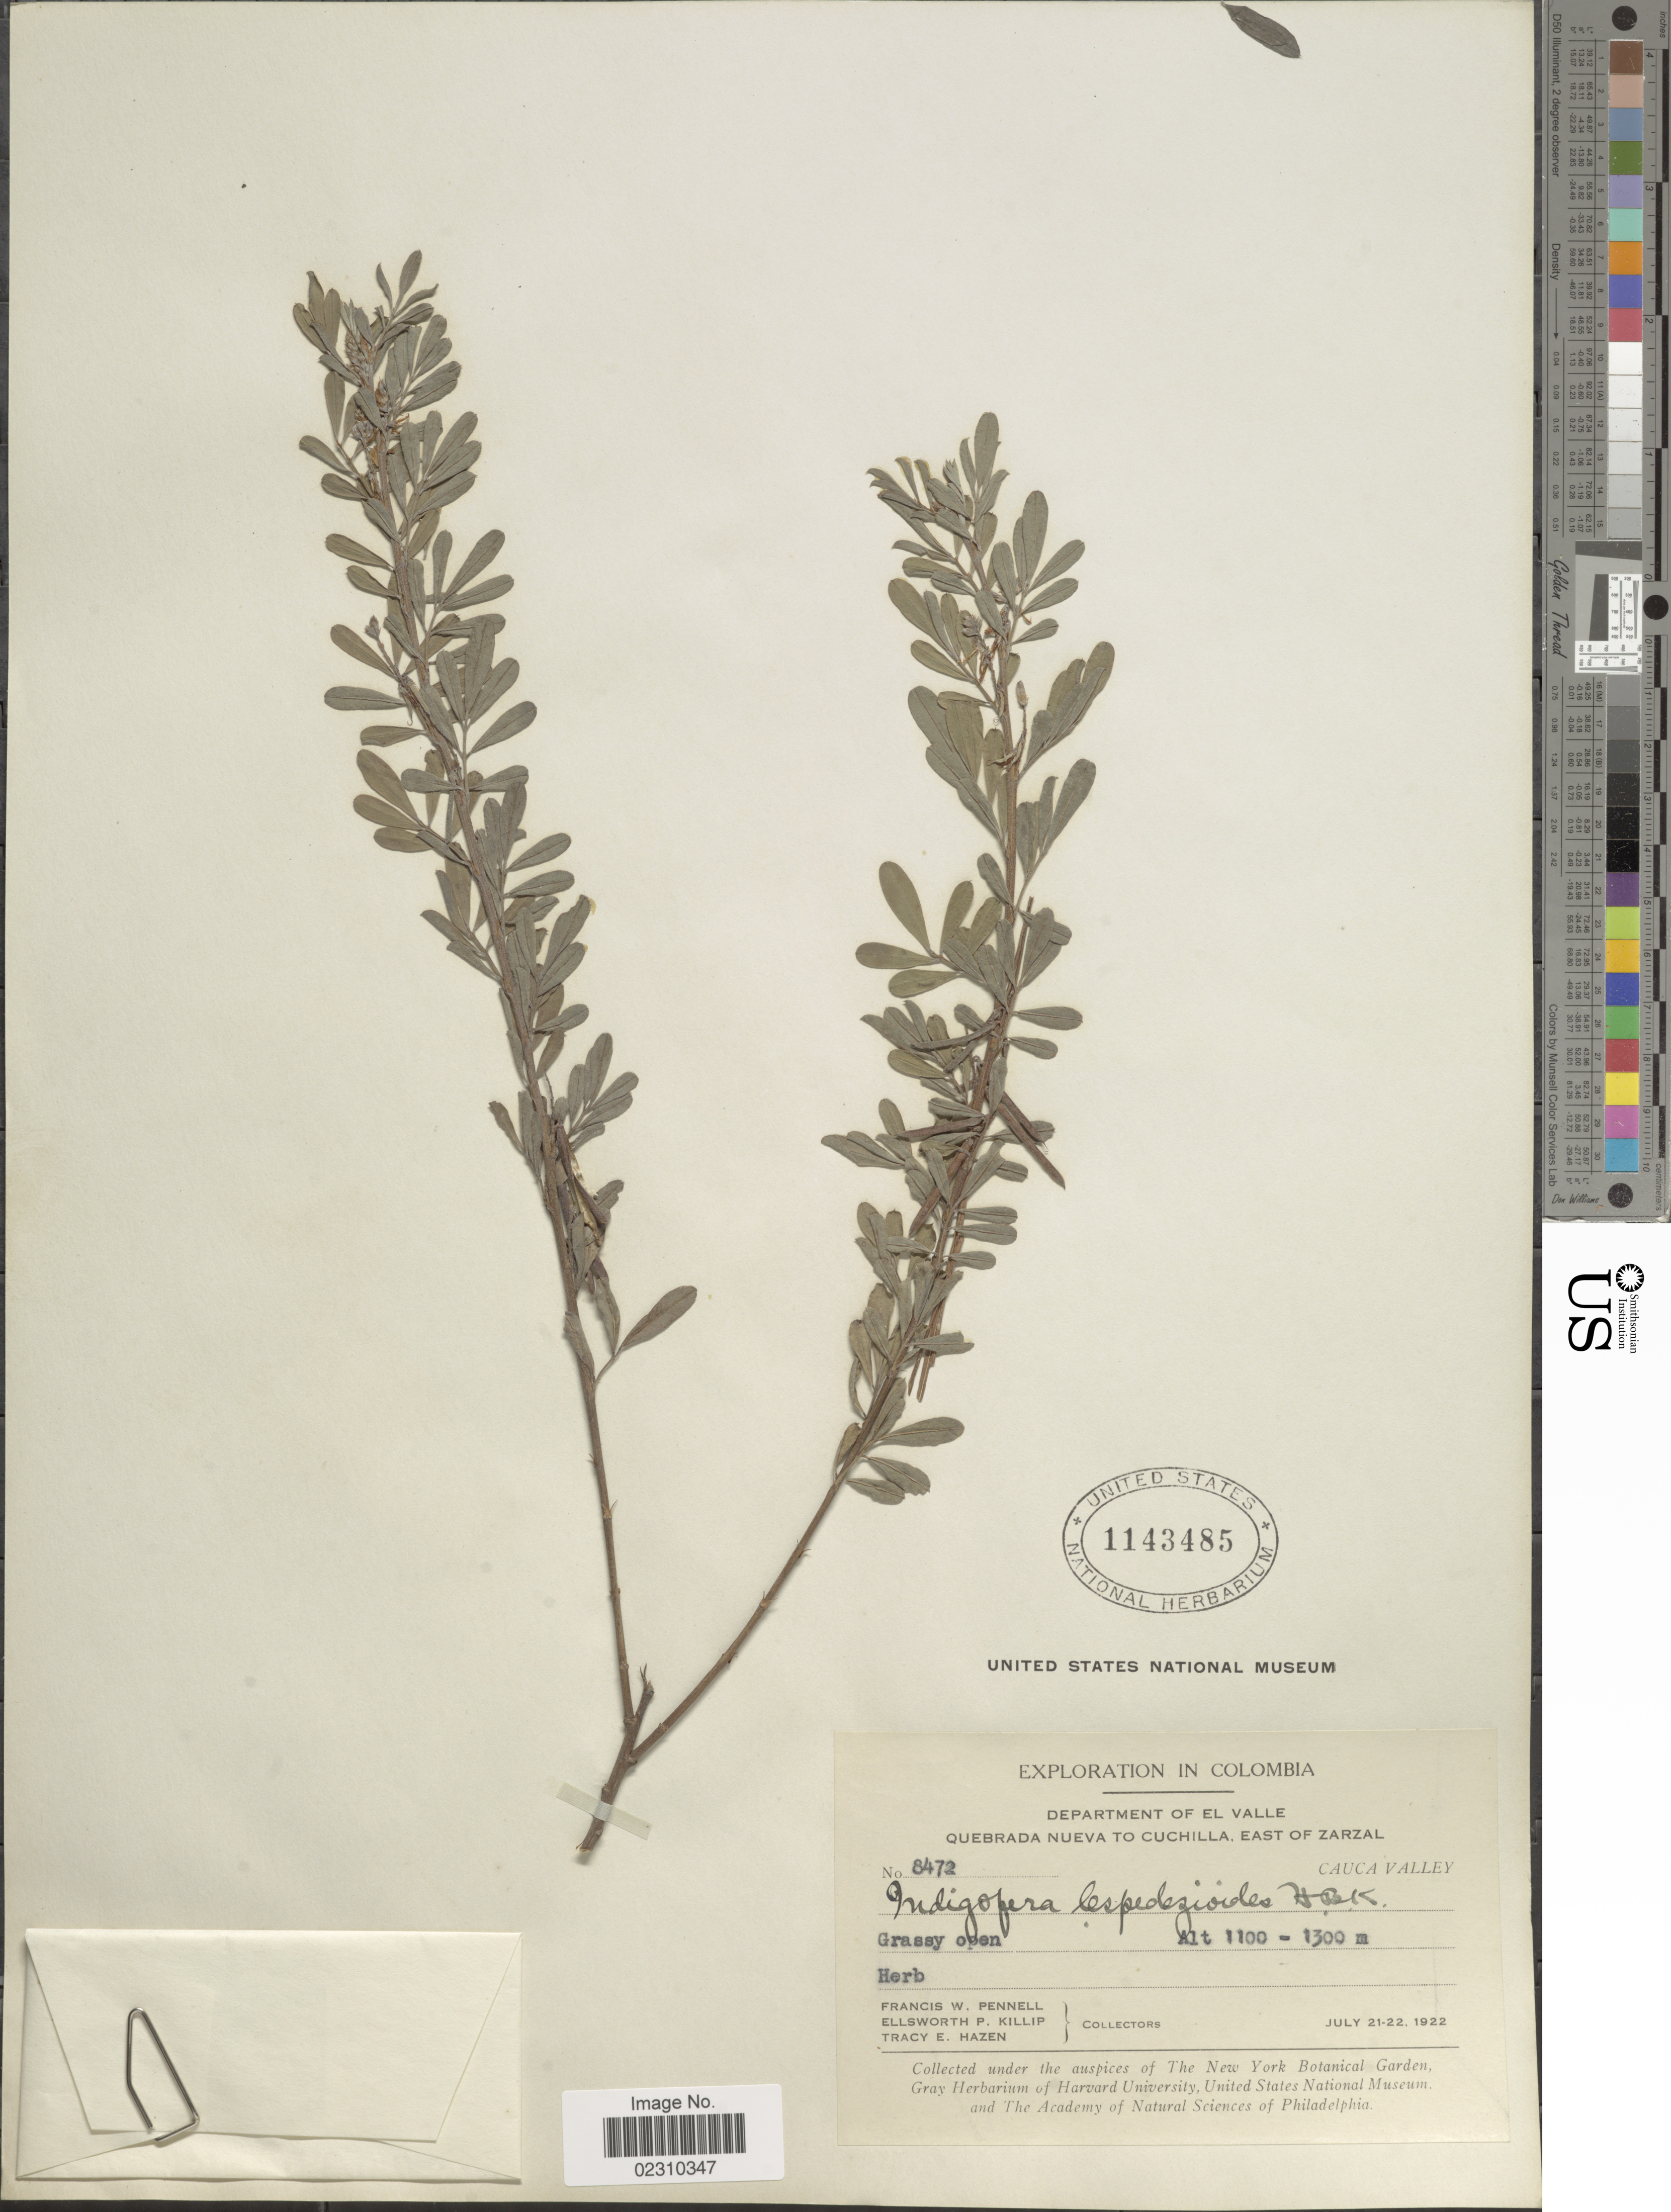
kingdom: Plantae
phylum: Tracheophyta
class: Magnoliopsida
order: Fabales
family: Fabaceae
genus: Indigofera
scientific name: Indigofera lespedezioides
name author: Kunth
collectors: F. W. Pennell, E. P. Killip & T. E. Hazen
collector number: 8472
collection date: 1922-07-21/1922-07-22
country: Colombia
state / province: Valle del Cauca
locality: Departament of El Valle. Quebrada Nueva to Cuchilla, East of Zarzal. Cauca Valley.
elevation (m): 1100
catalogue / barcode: US 1143485